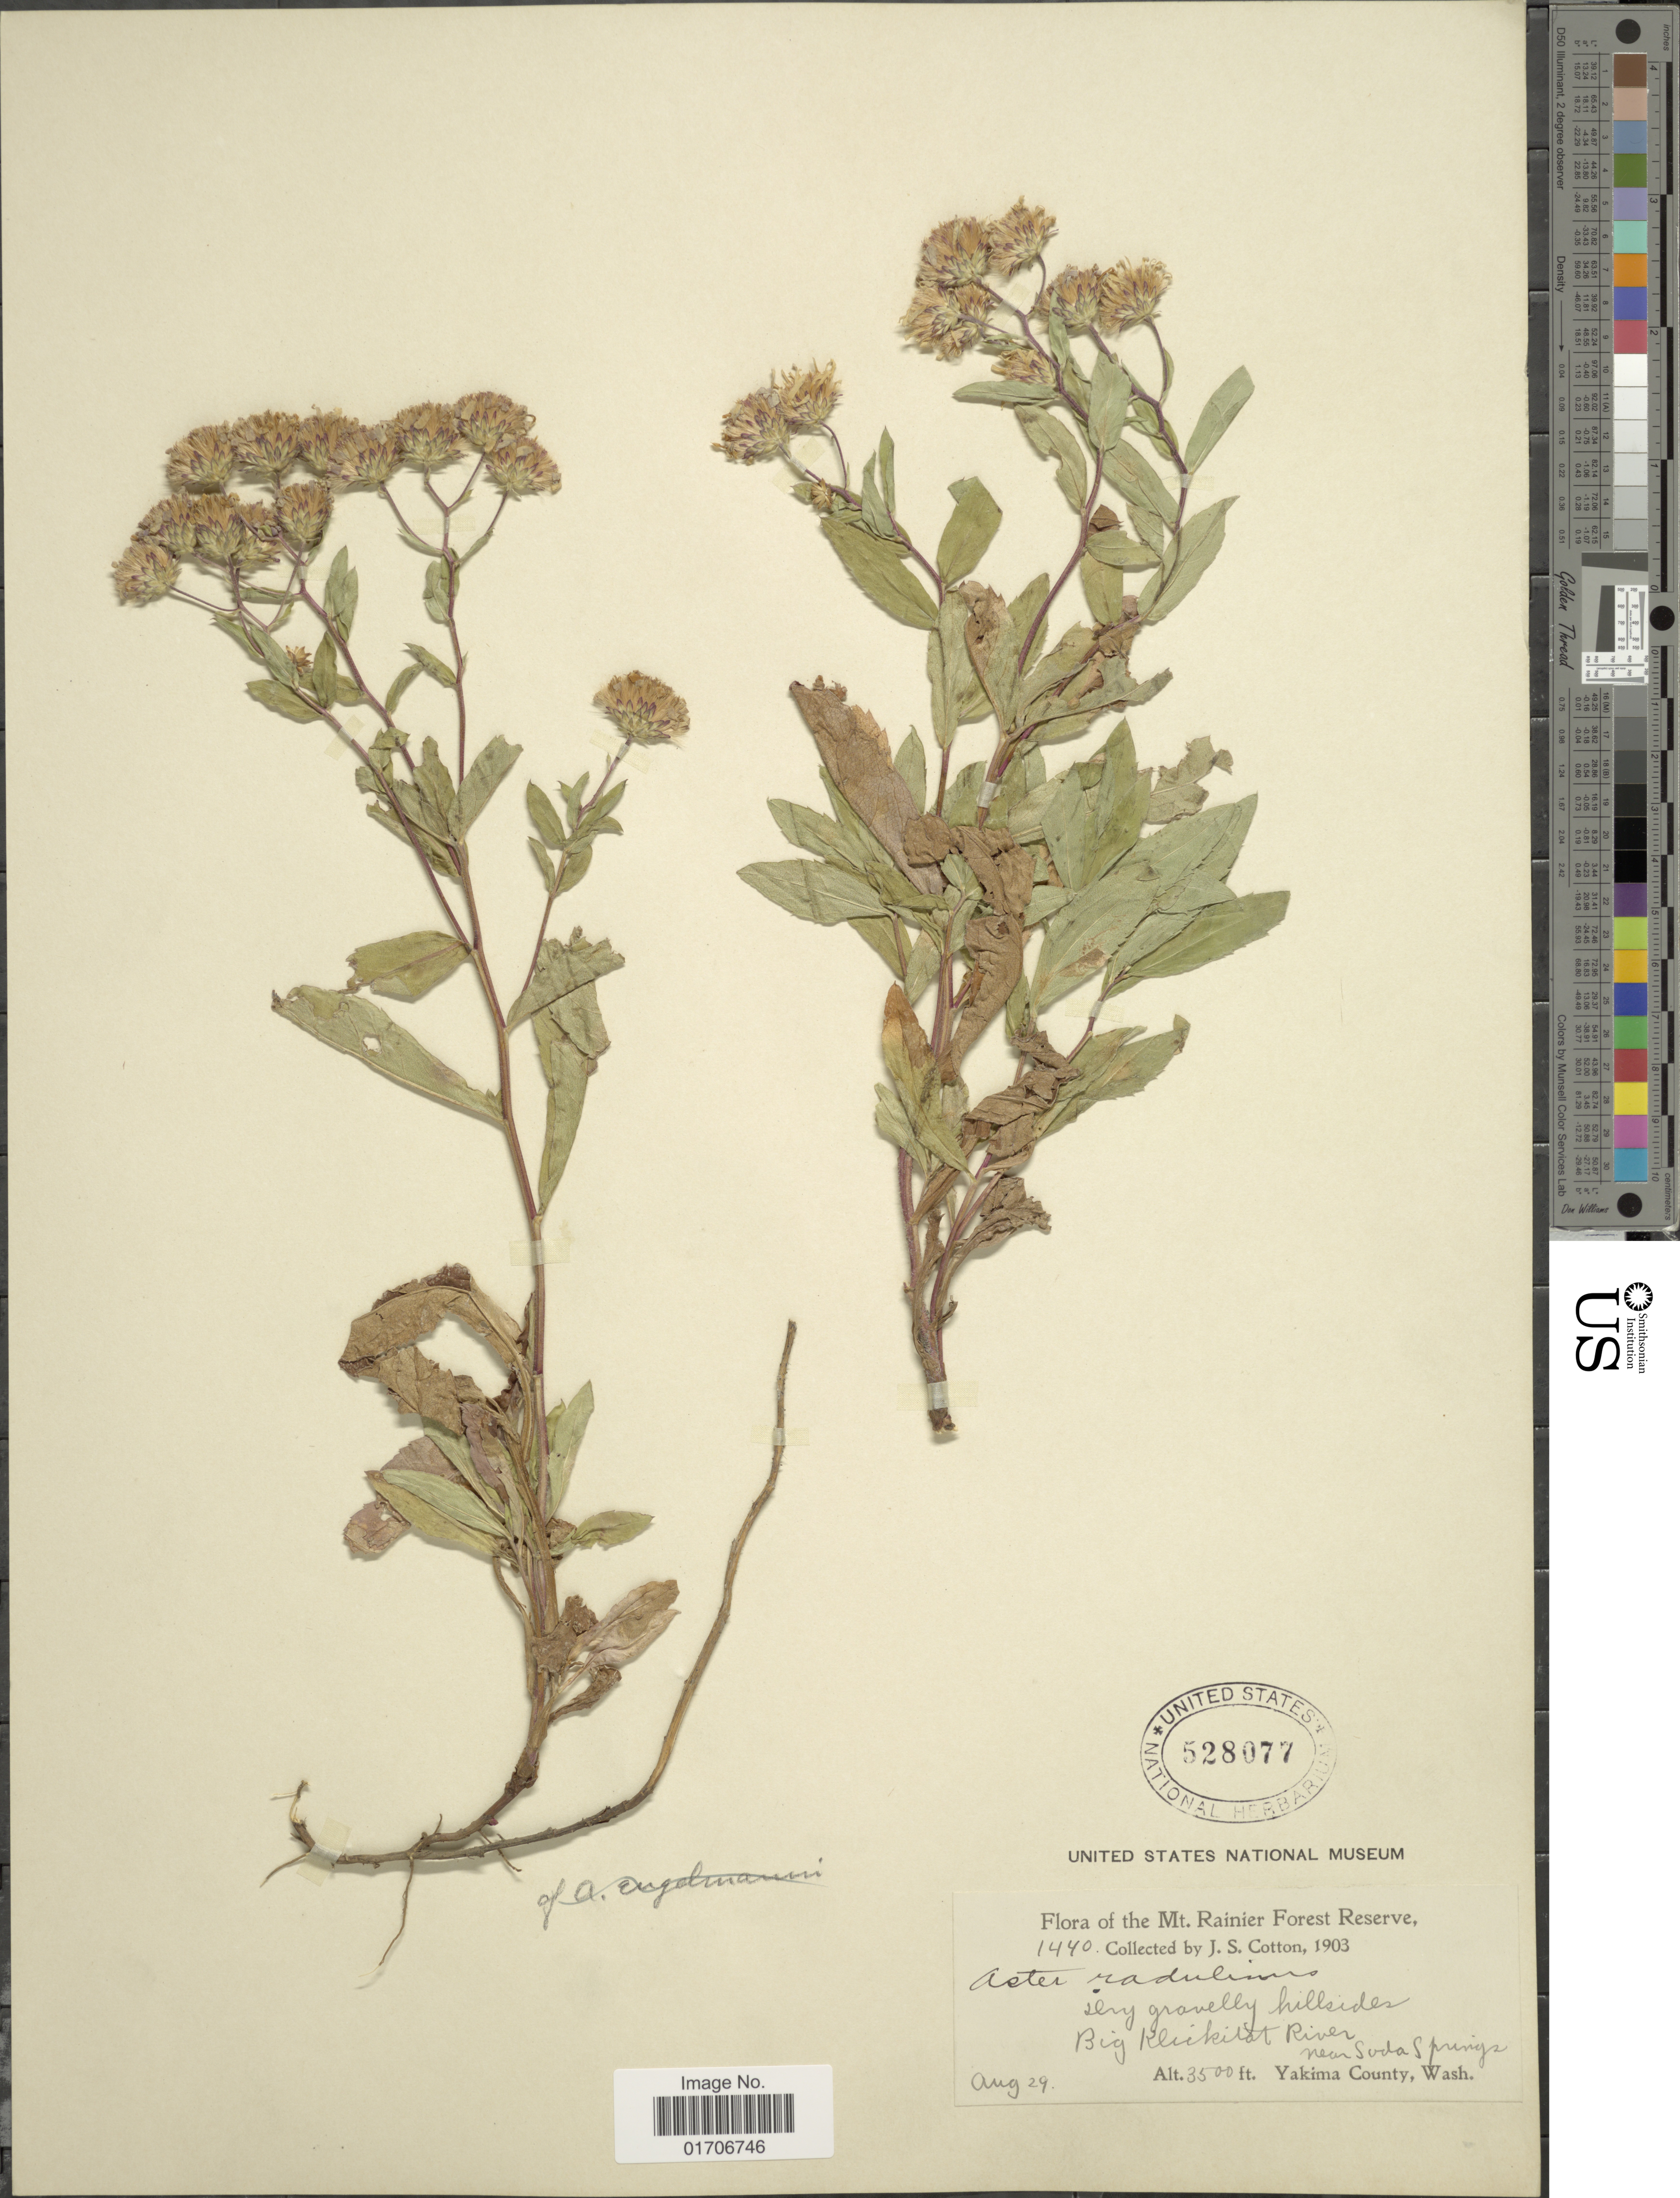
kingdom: Plantae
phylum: Tracheophyta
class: Magnoliopsida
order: Asterales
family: Asteraceae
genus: Eurybia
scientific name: Eurybia radulina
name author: (A. Gray) G.L. Nesom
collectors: J. S. Cotton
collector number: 1440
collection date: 1903-08-29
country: United States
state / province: Washington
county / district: Yakima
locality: Mt. Rainier Forest Reserve. Big Klickitat River near Soda Springs. Yakima County, Wash.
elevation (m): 1067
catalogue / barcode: US 528077